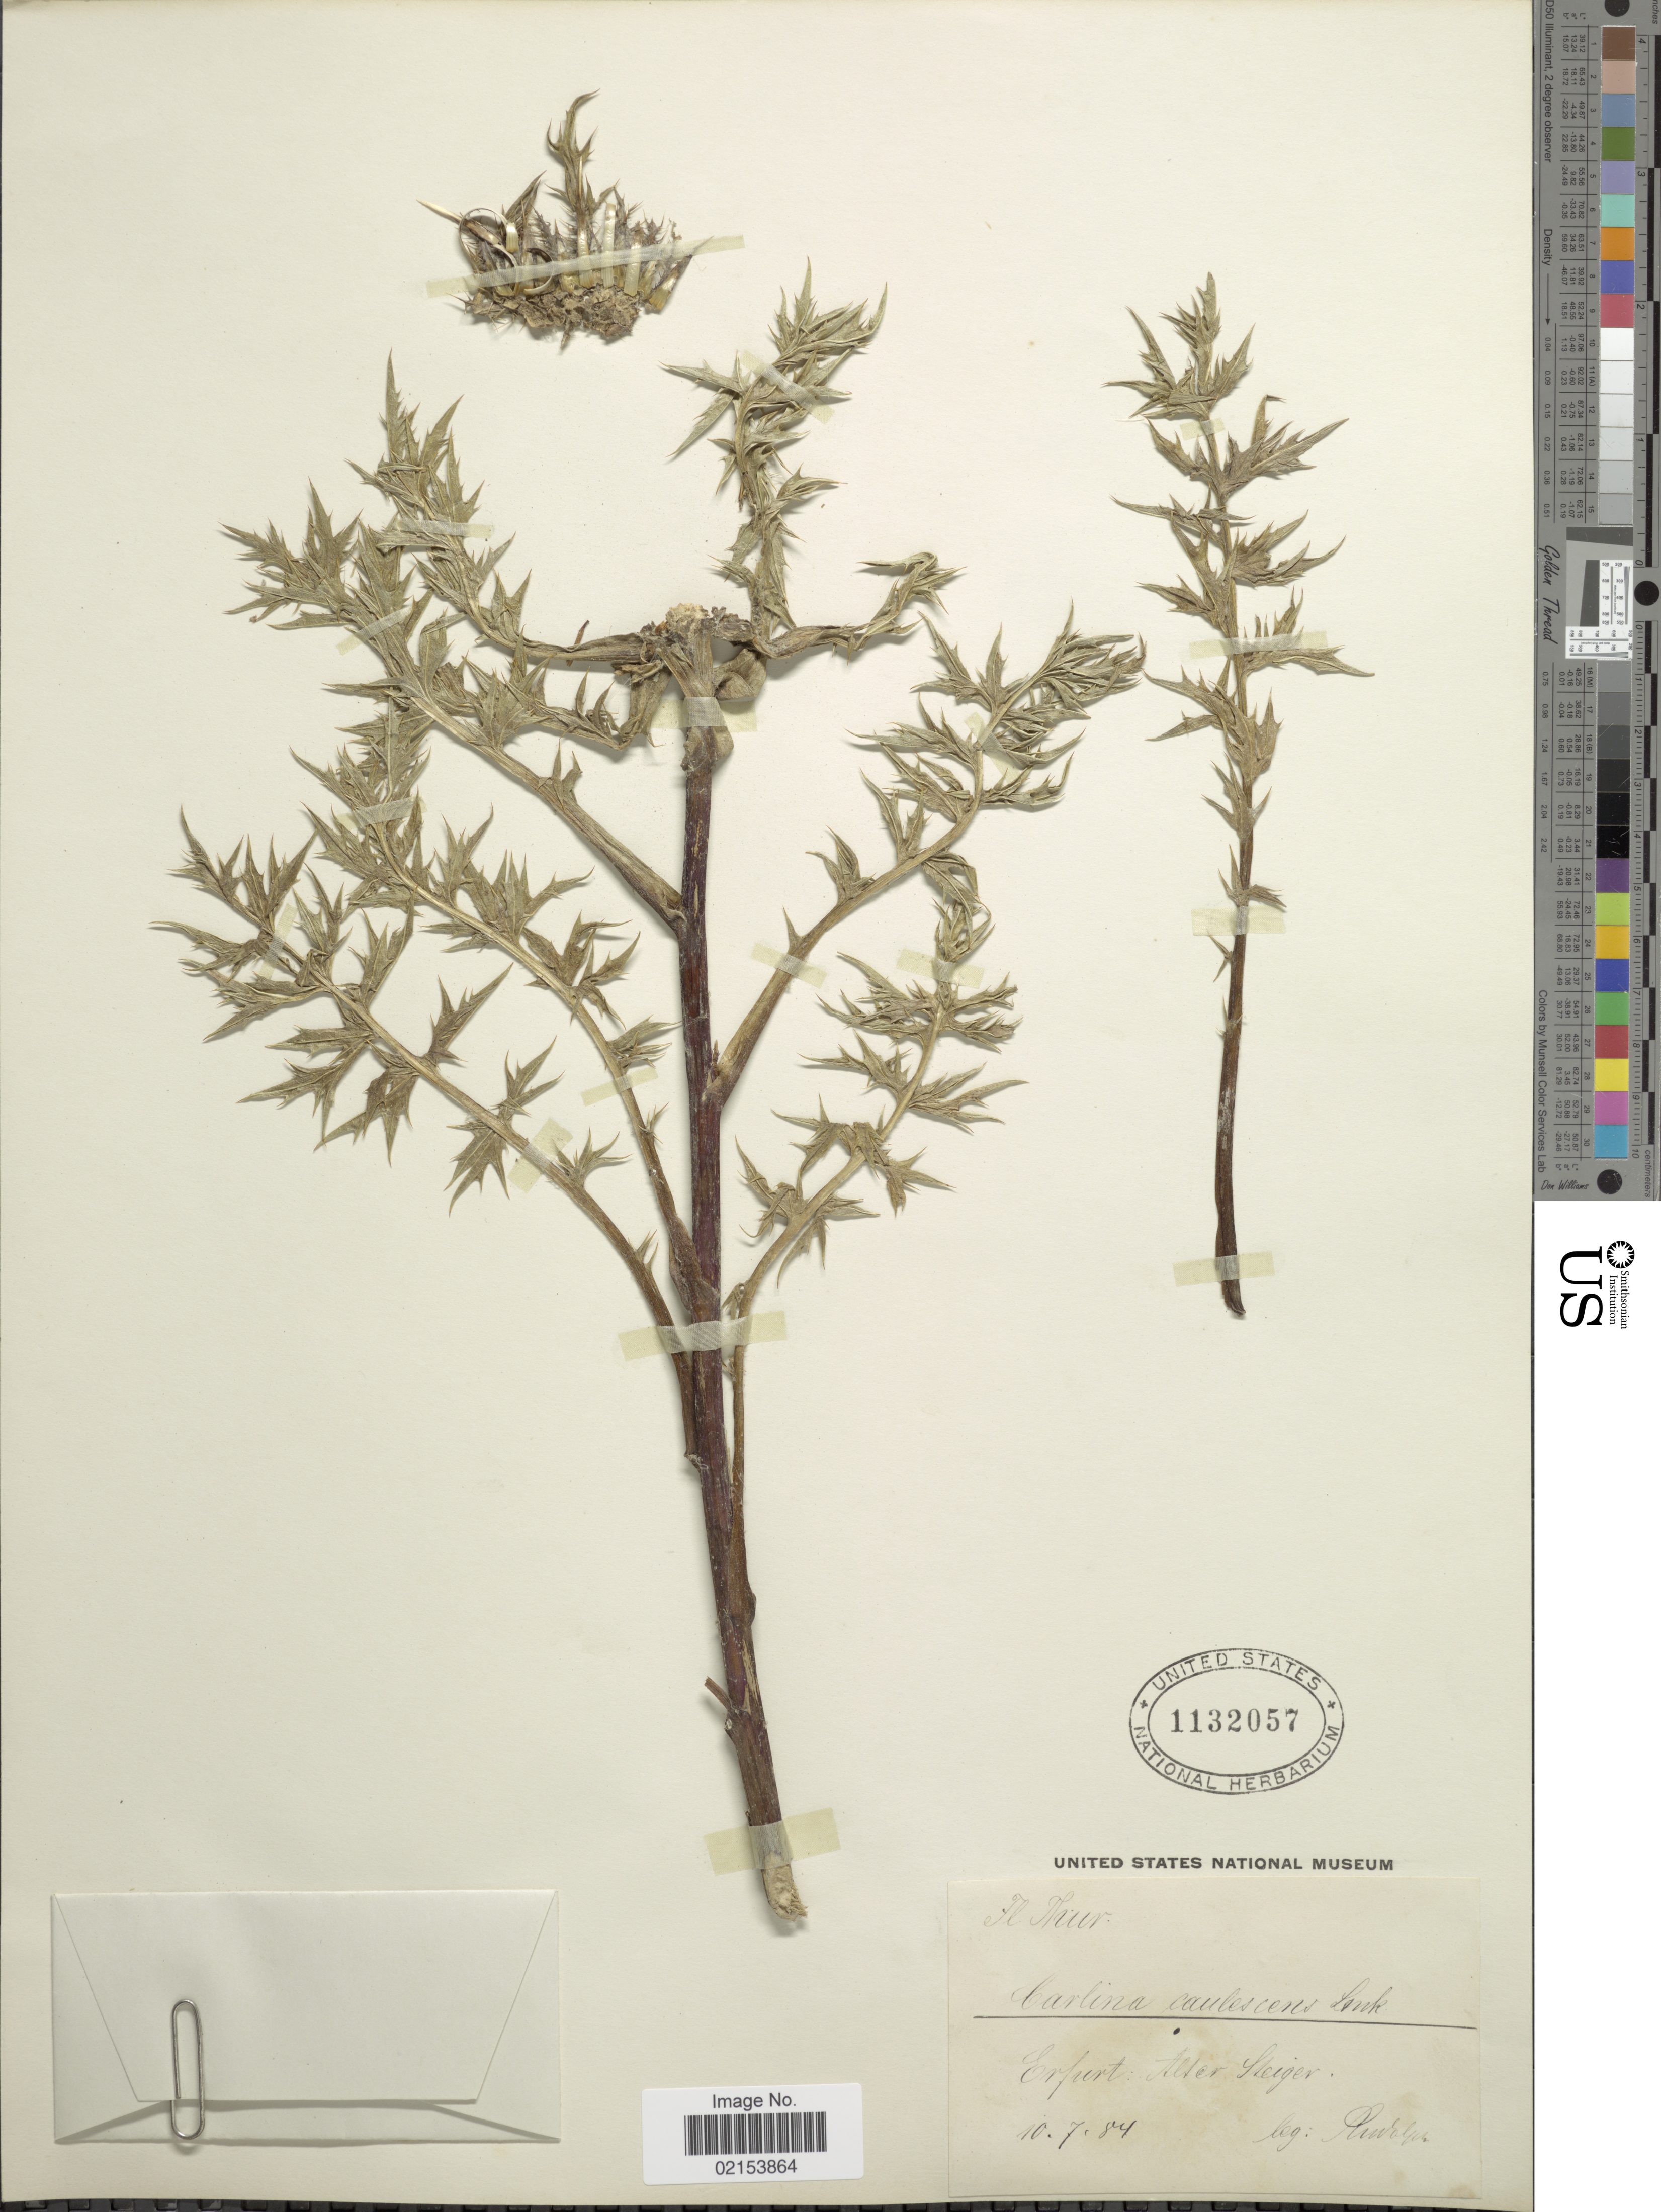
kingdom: Plantae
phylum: Tracheophyta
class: Magnoliopsida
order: Asterales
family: Asteraceae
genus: Carlina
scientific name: Carlina acaulis subsp. caulescens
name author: (Lam.) Schübl. & G. Martens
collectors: Rudolph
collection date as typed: Transcribed d/m/y: 10/7/84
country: Germany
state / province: Thuringia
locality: Erfurt Alter Steiger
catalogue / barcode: US 1132057